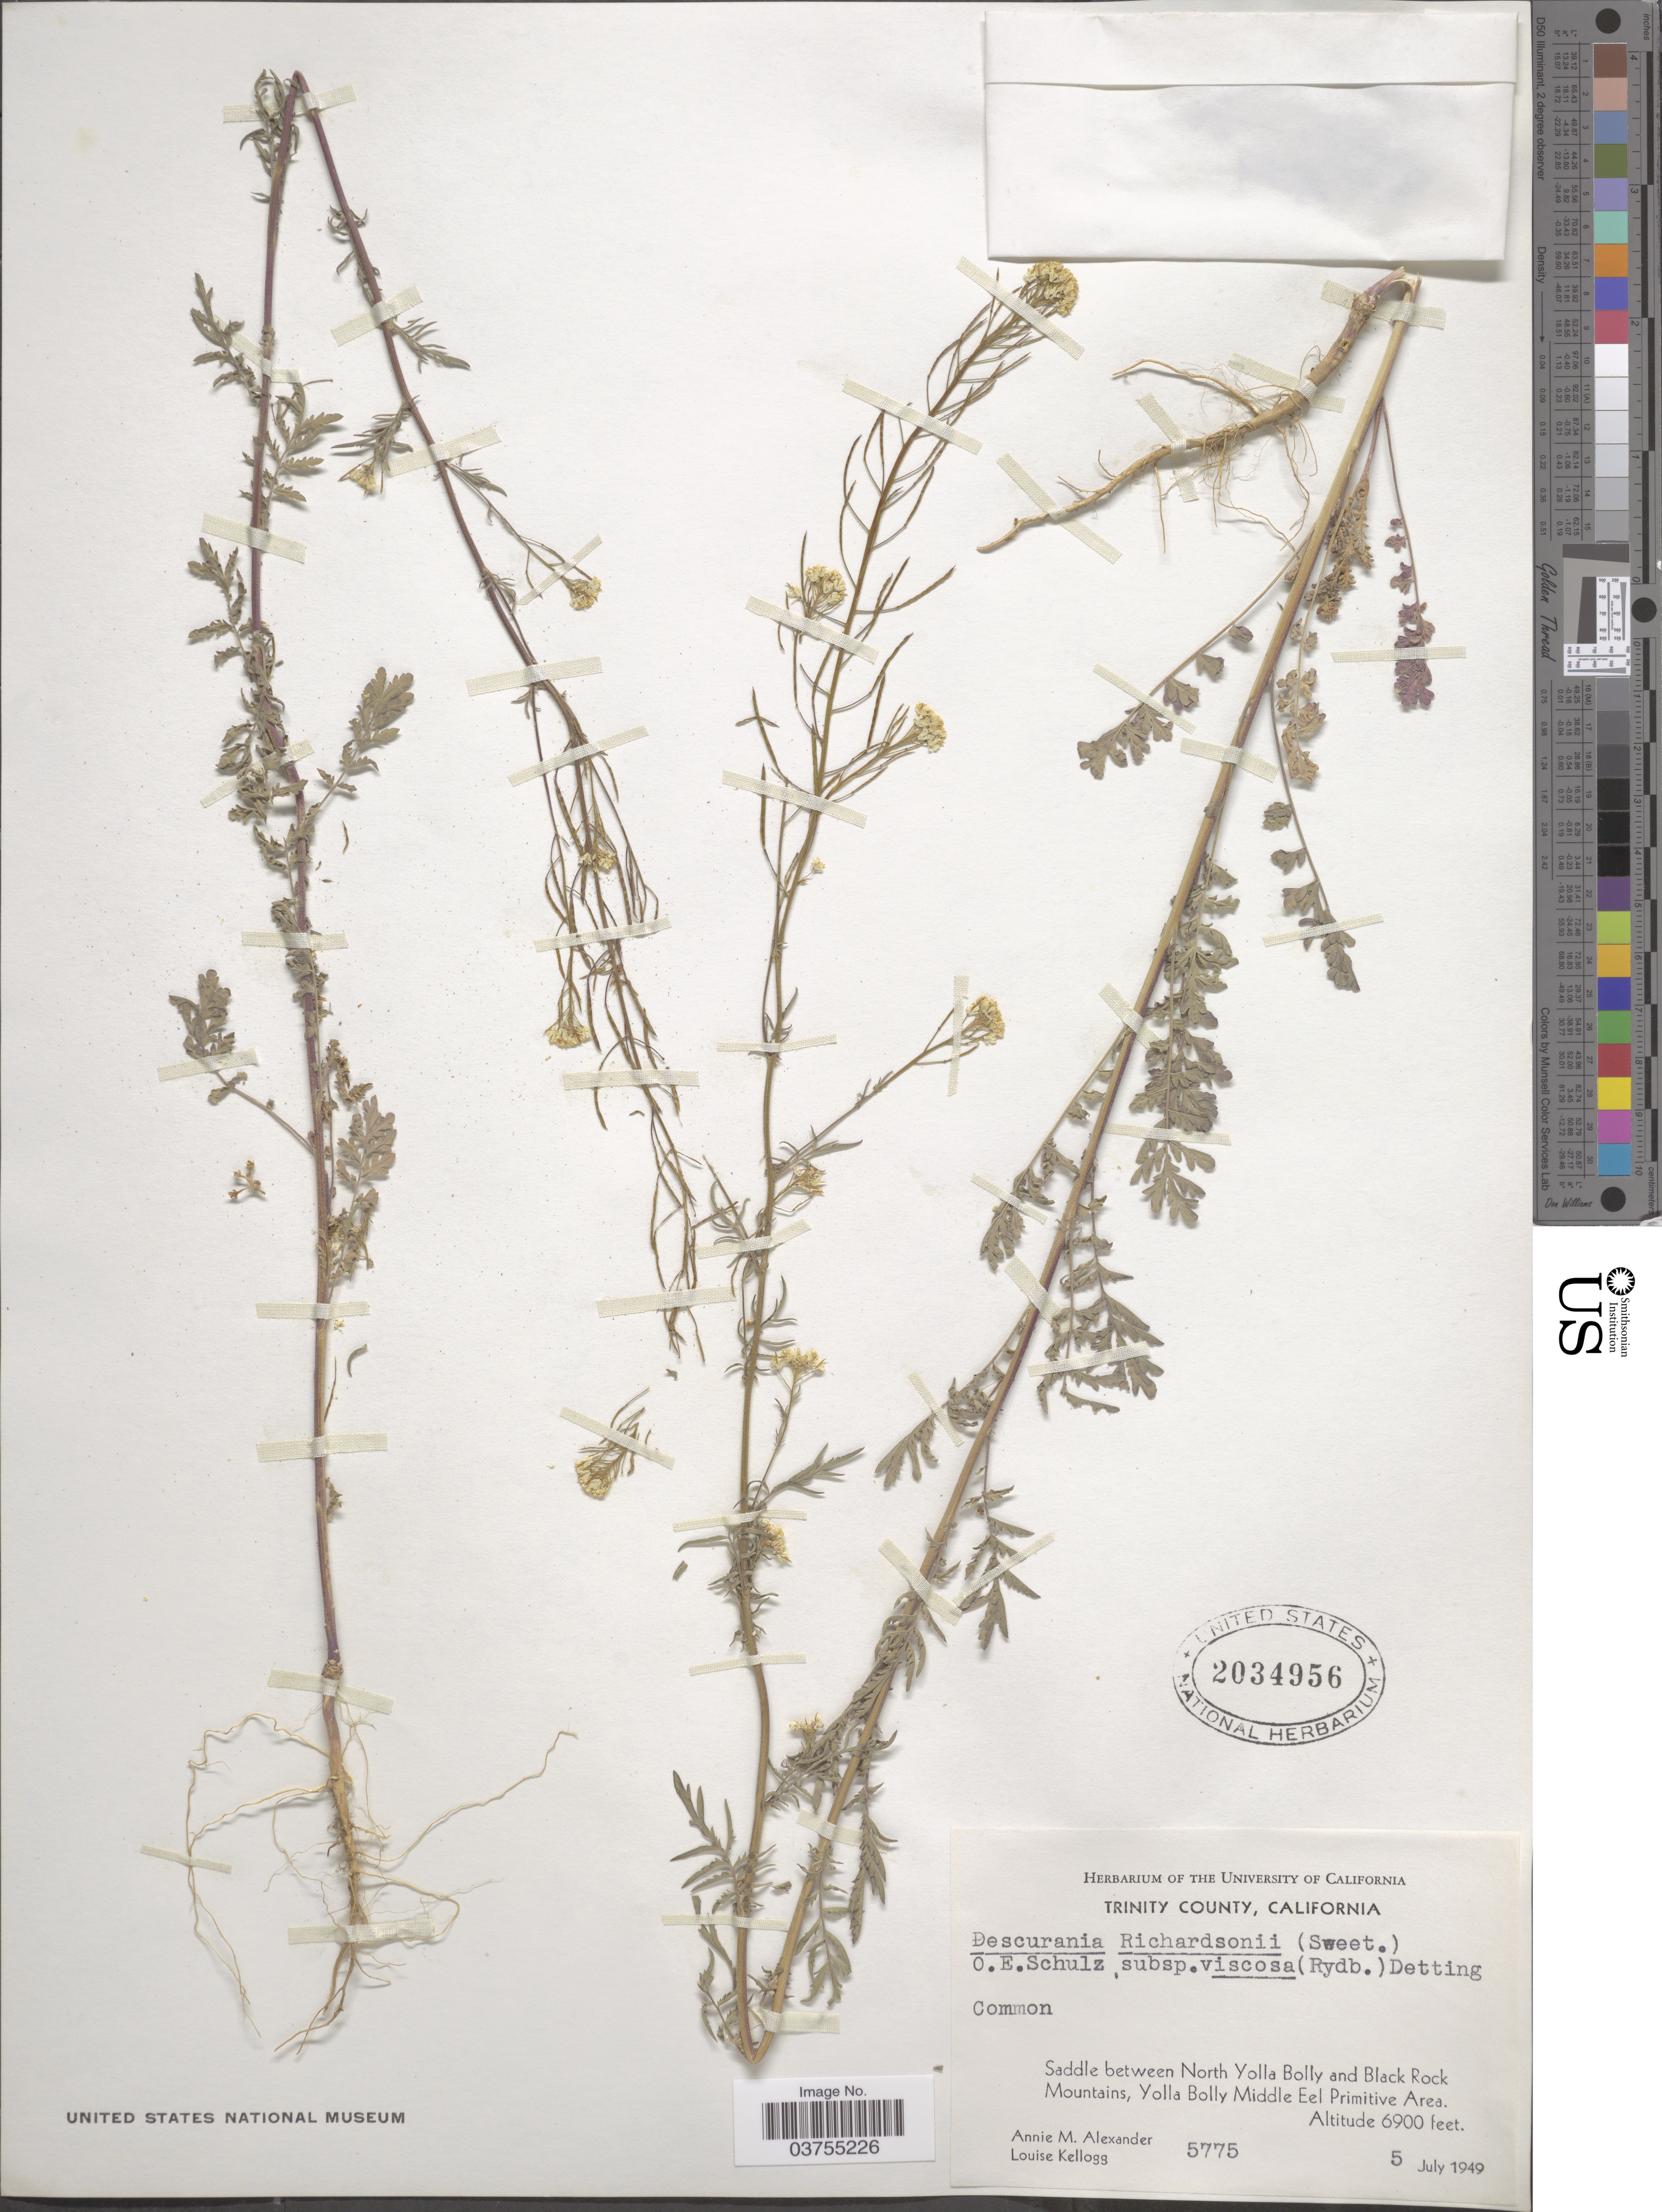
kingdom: Plantae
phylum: Tracheophyta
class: Magnoliopsida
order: Brassicales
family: Brassicaceae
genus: Descurainia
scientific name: Descurainia richardsonii subsp. viscosa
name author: (Rydb.) Detling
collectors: A. M. Alexander & L. Kellogg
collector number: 5775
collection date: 1949-07-05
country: United States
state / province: California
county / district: Trinity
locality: Trinity County. Saddle between North Yolla Bolly and Black Rock Mountains, Yolla Bolly Middle Eel Primitive Area.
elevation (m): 2103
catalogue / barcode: US 2034956